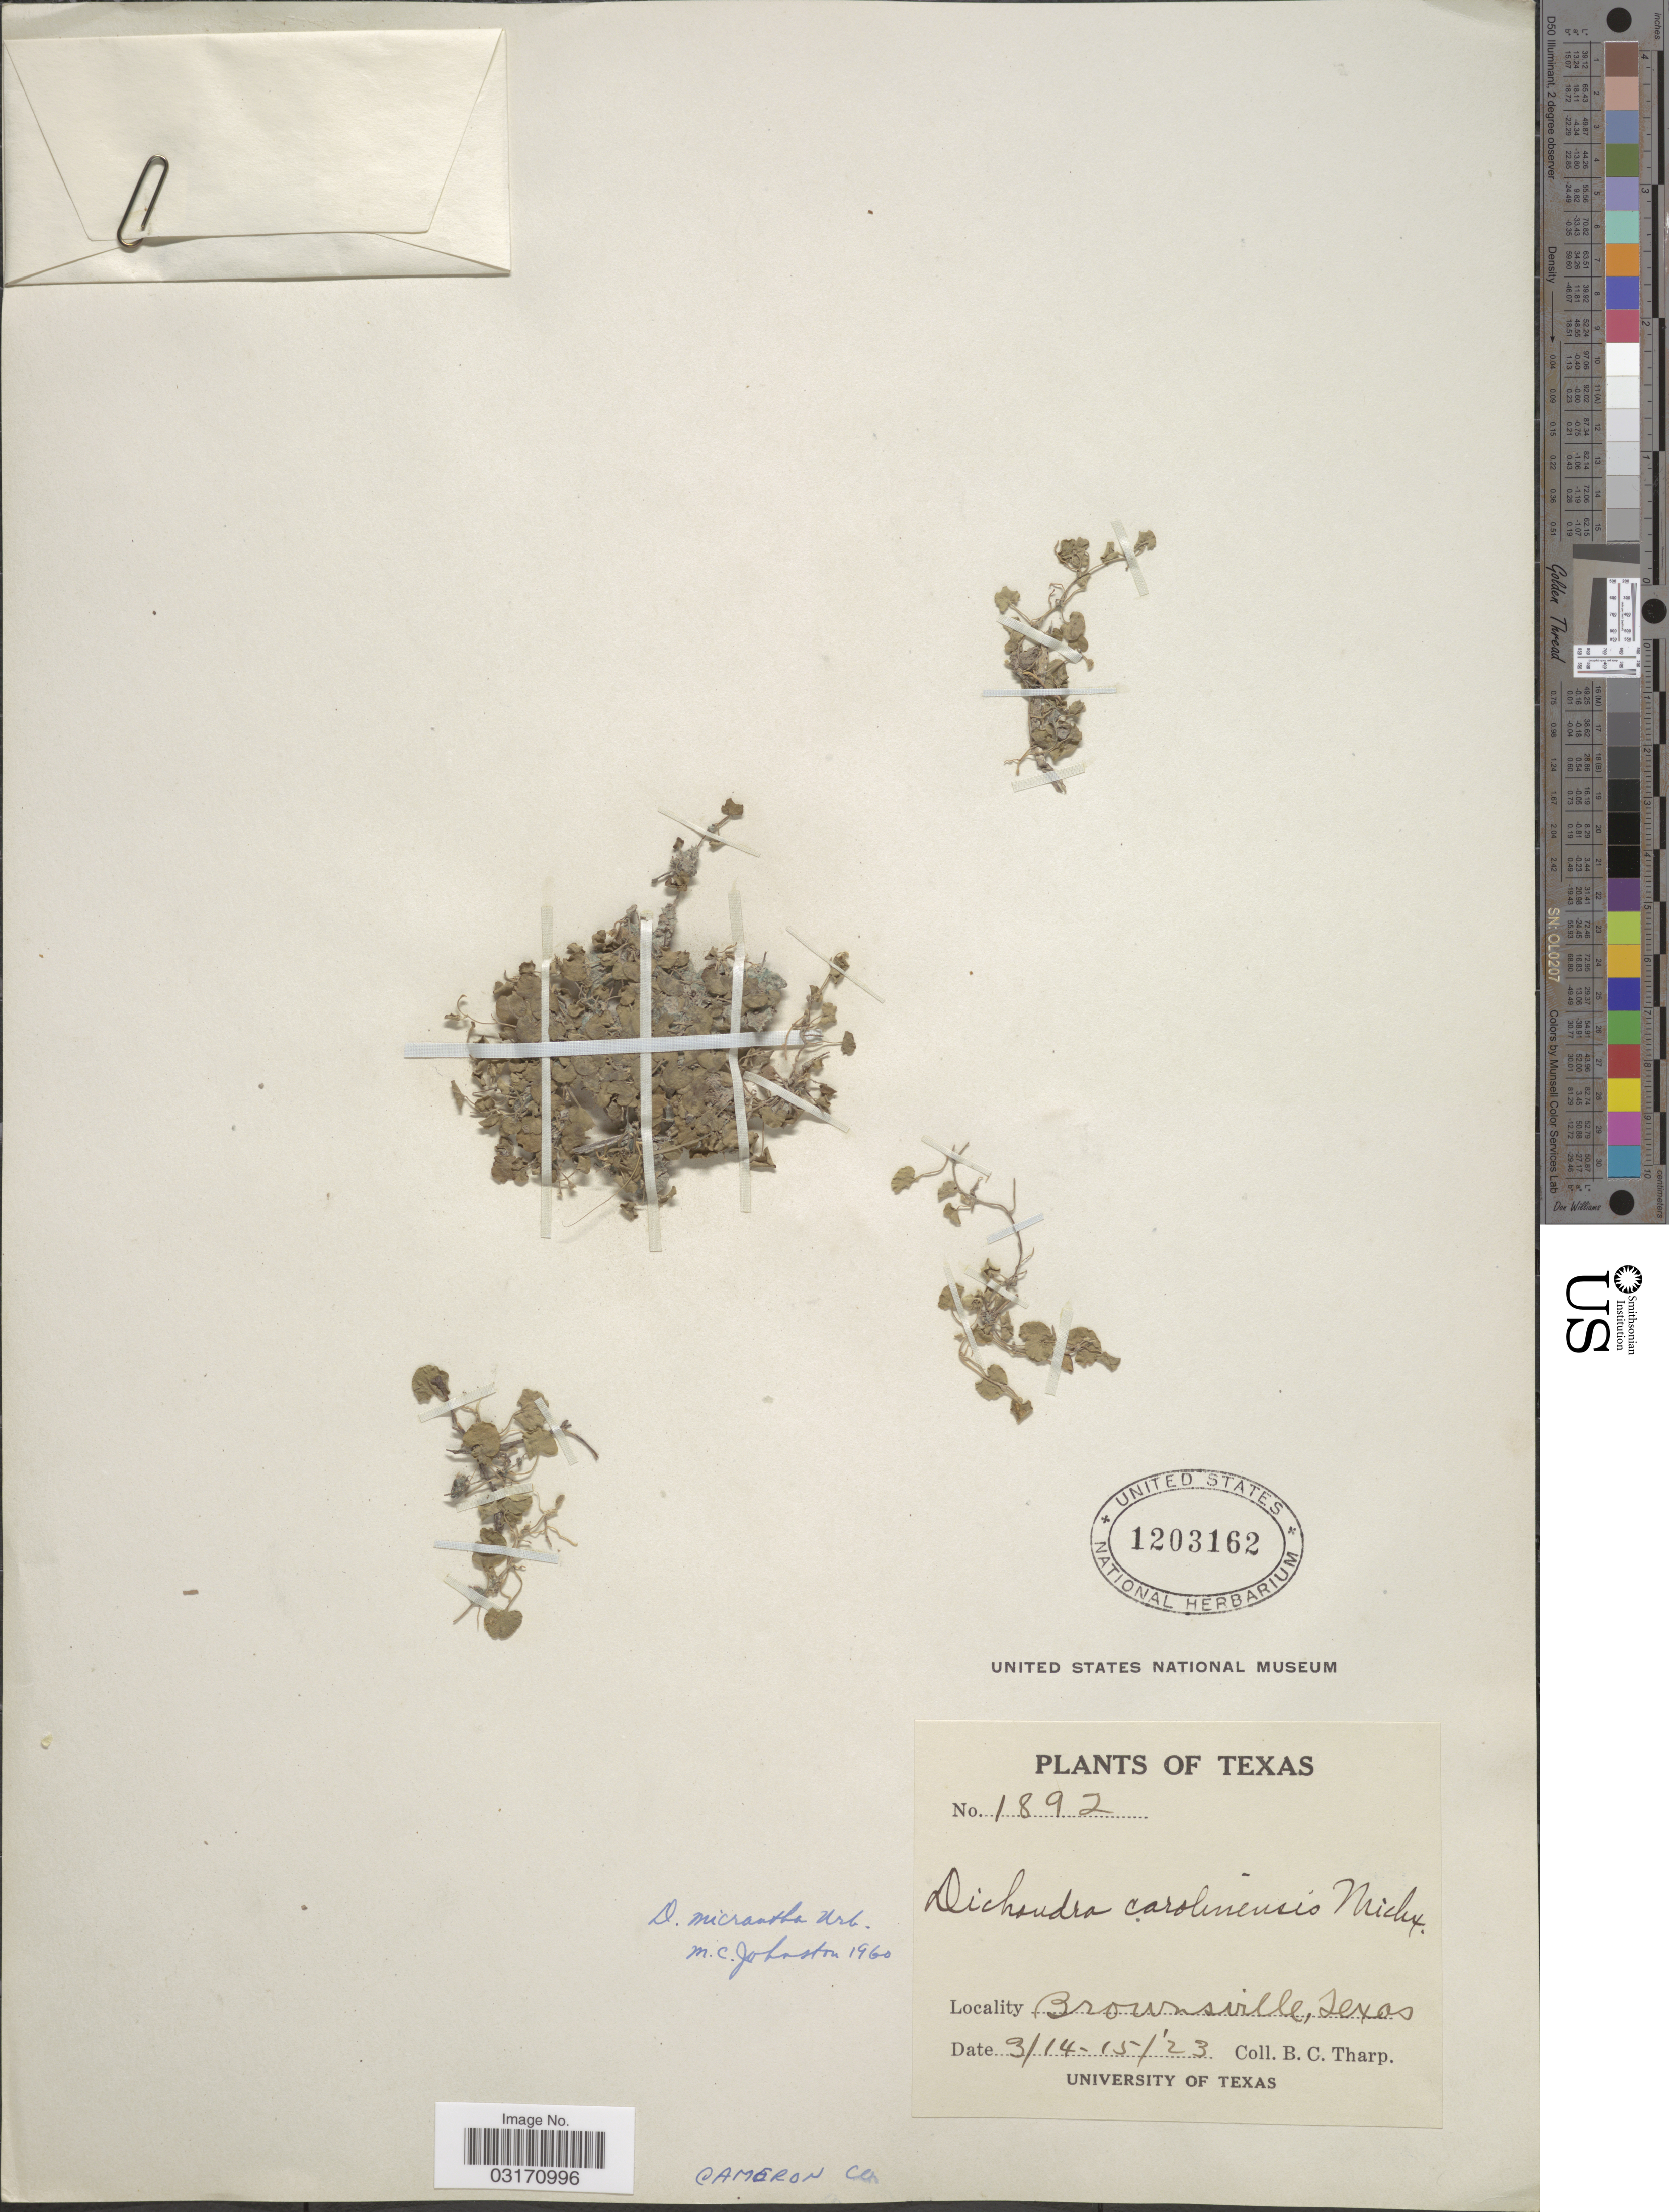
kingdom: Plantae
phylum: Tracheophyta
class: Magnoliopsida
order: Solanales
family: Convolvulaceae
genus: Dichondra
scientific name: Dichondra carolinensis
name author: Michx.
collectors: B. C. Tharp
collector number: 1892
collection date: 1923-03-14/1923-03-15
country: United States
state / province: Texas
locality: Brownsville. Cameron Co.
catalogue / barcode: US 1203162